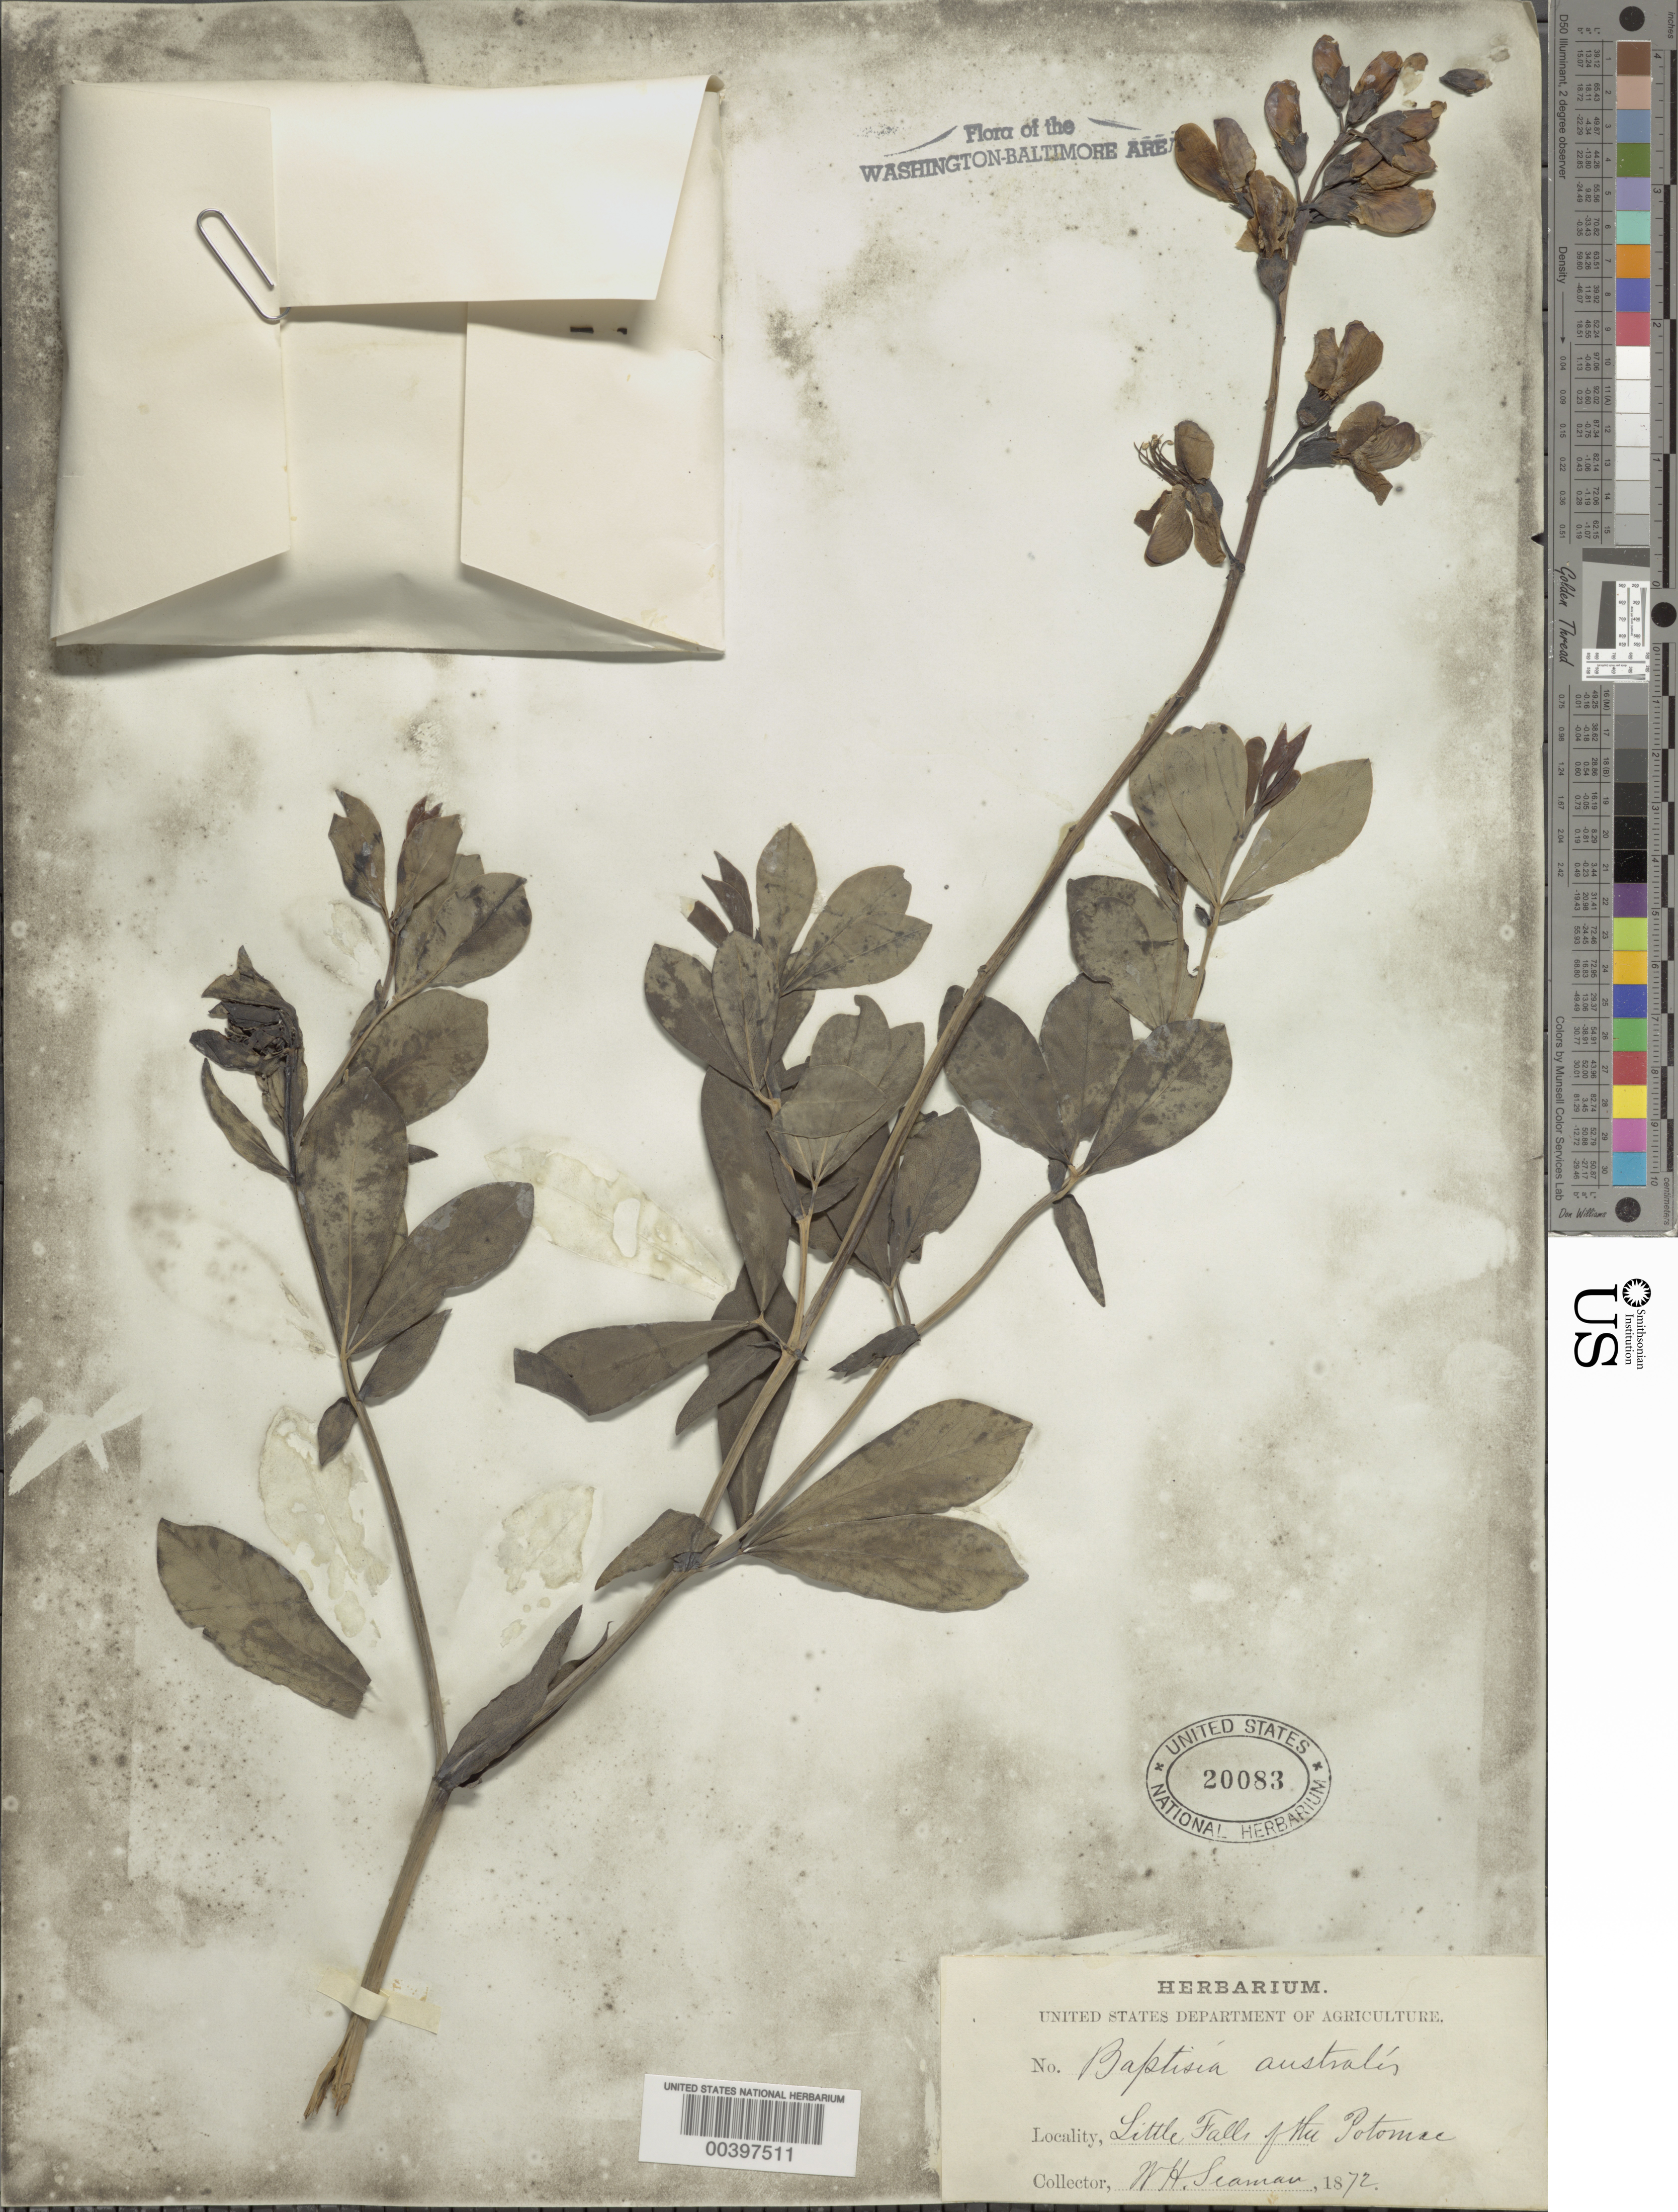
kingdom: Plantae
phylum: Tracheophyta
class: Magnoliopsida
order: Fabales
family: Fabaceae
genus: Baptisia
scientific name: Baptisia australis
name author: (L.) R. Br.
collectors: C. T. Mohr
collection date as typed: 1872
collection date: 1872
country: United States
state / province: Maryland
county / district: Montgomery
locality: Little Falls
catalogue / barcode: US 20083